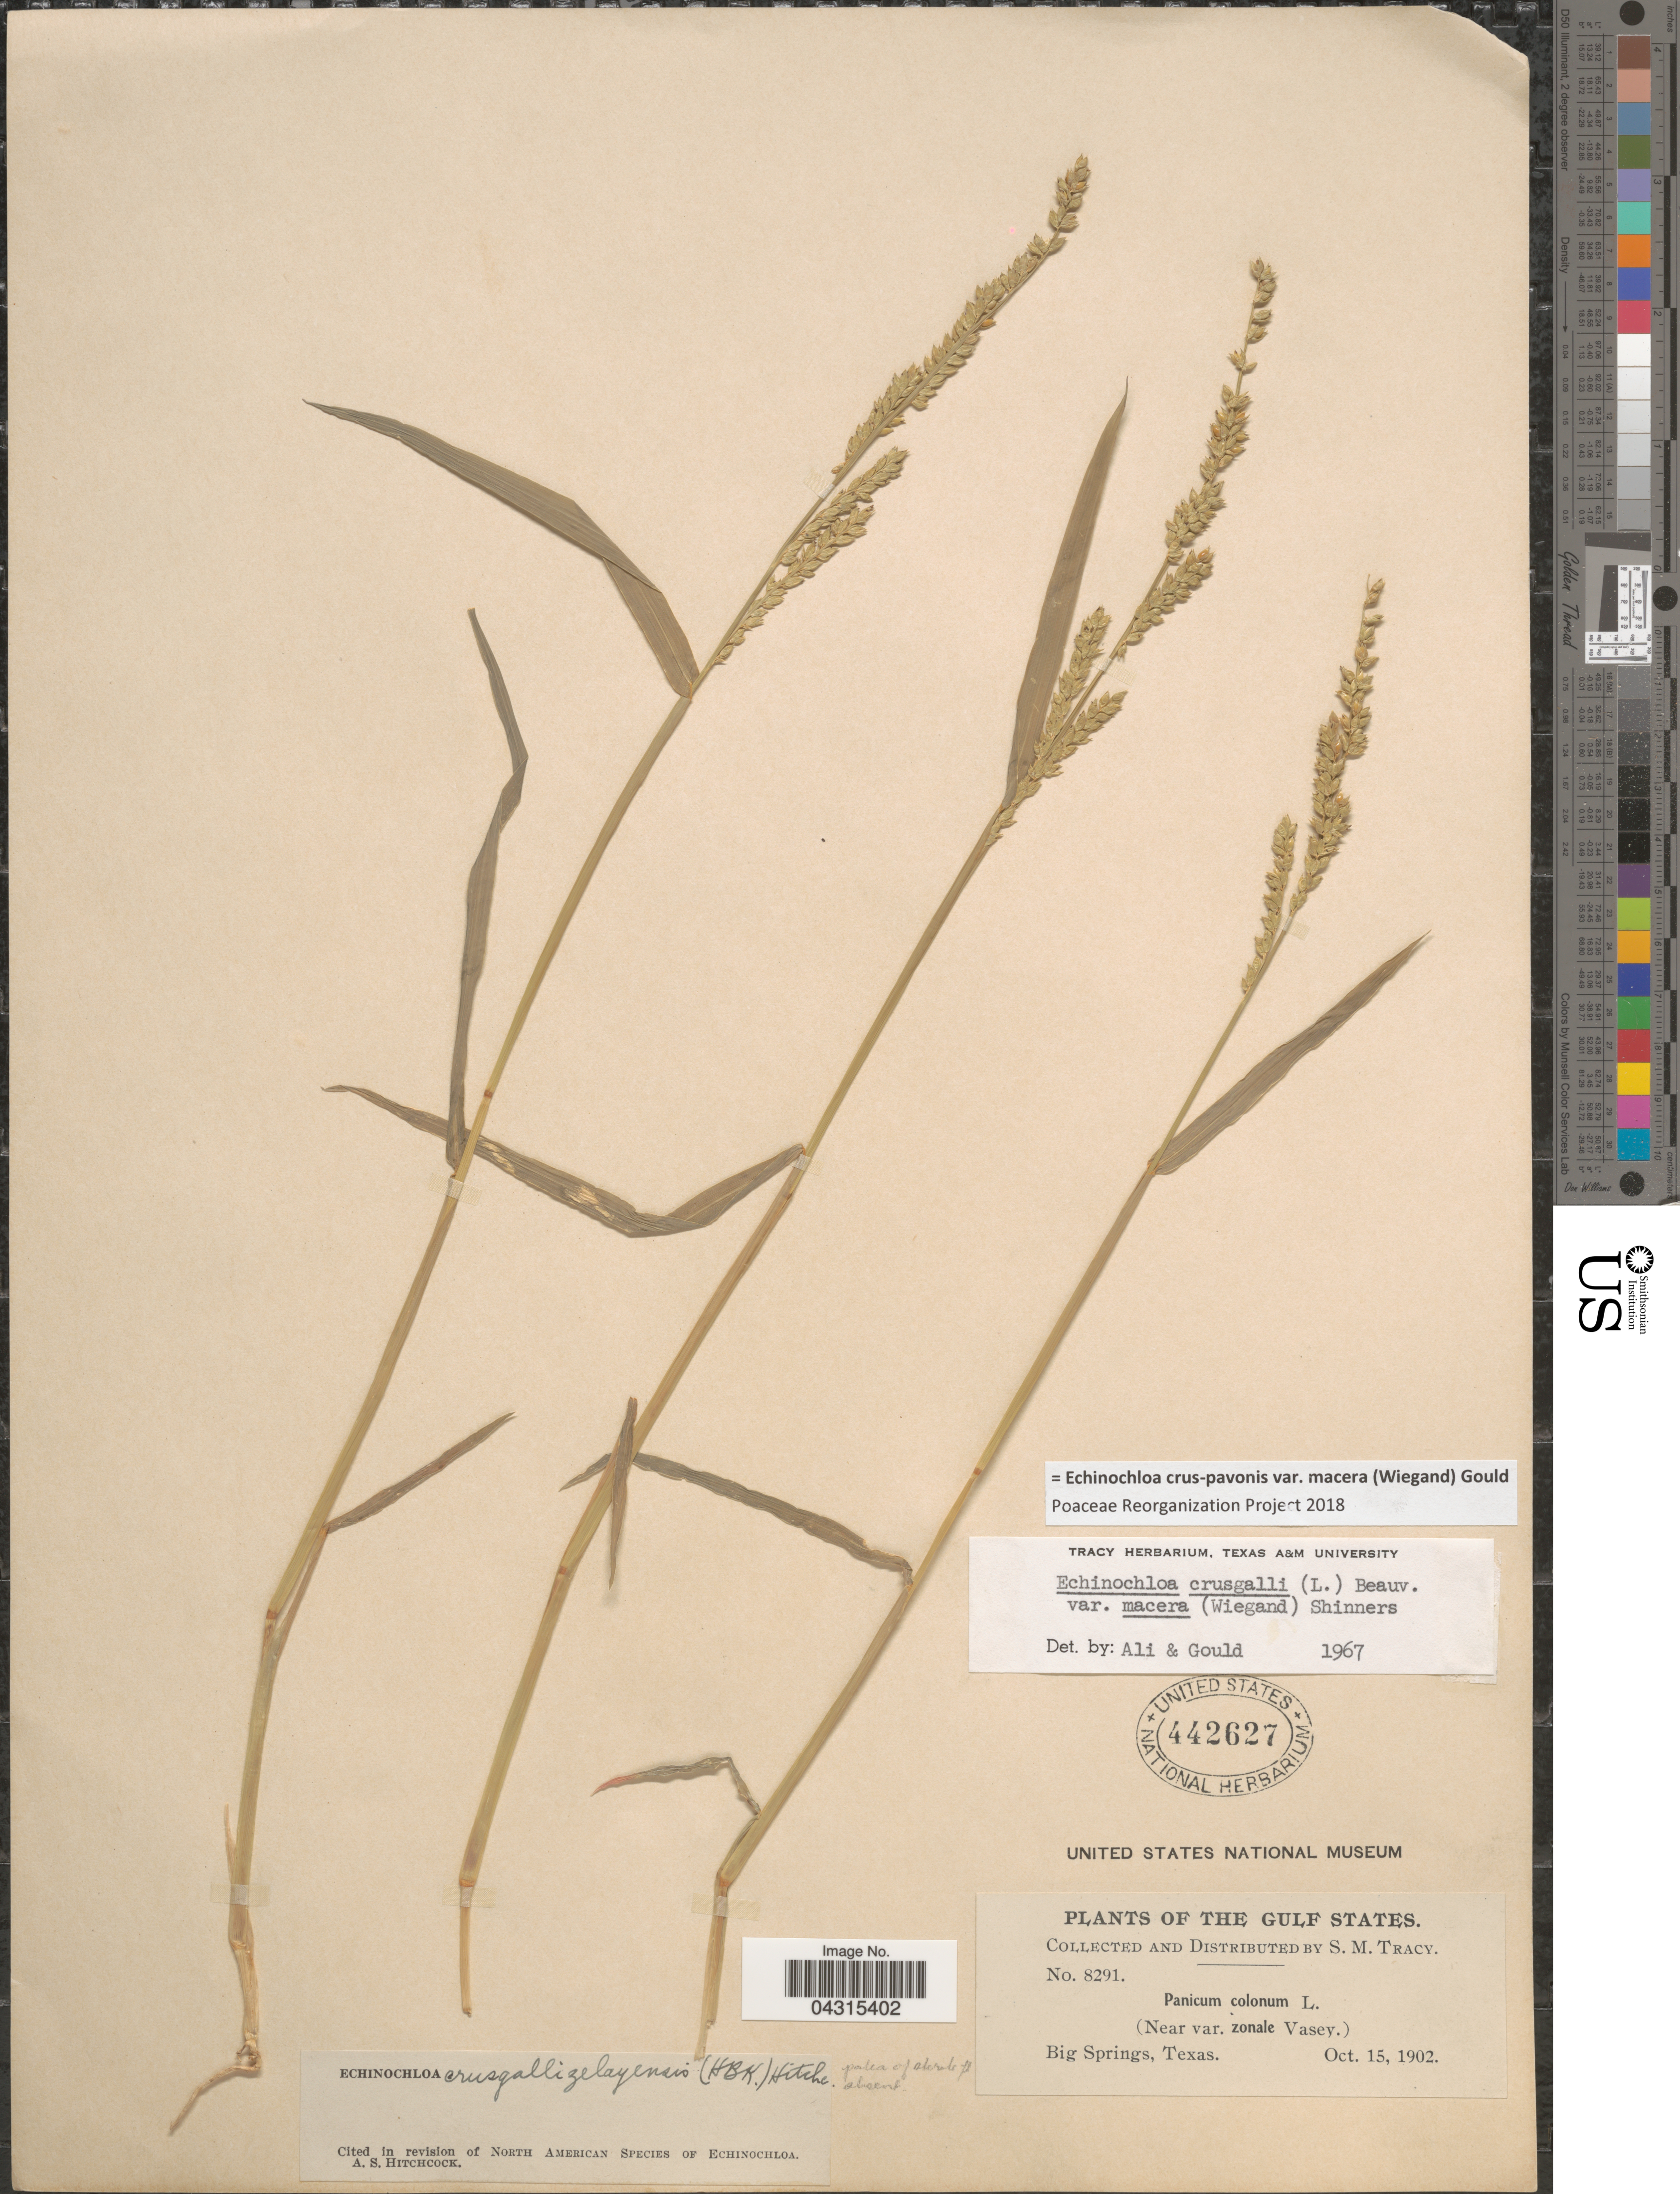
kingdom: Plantae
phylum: Tracheophyta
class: Liliopsida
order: Poales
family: Poaceae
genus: Echinochloa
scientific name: Echinochloa crus-pavonis var. macera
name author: (Wiegand) Gould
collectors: S. M. Tracy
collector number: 8291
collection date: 1902-10-15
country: United States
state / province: Texas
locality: The Gulf States. Big Springs.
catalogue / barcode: US 442627